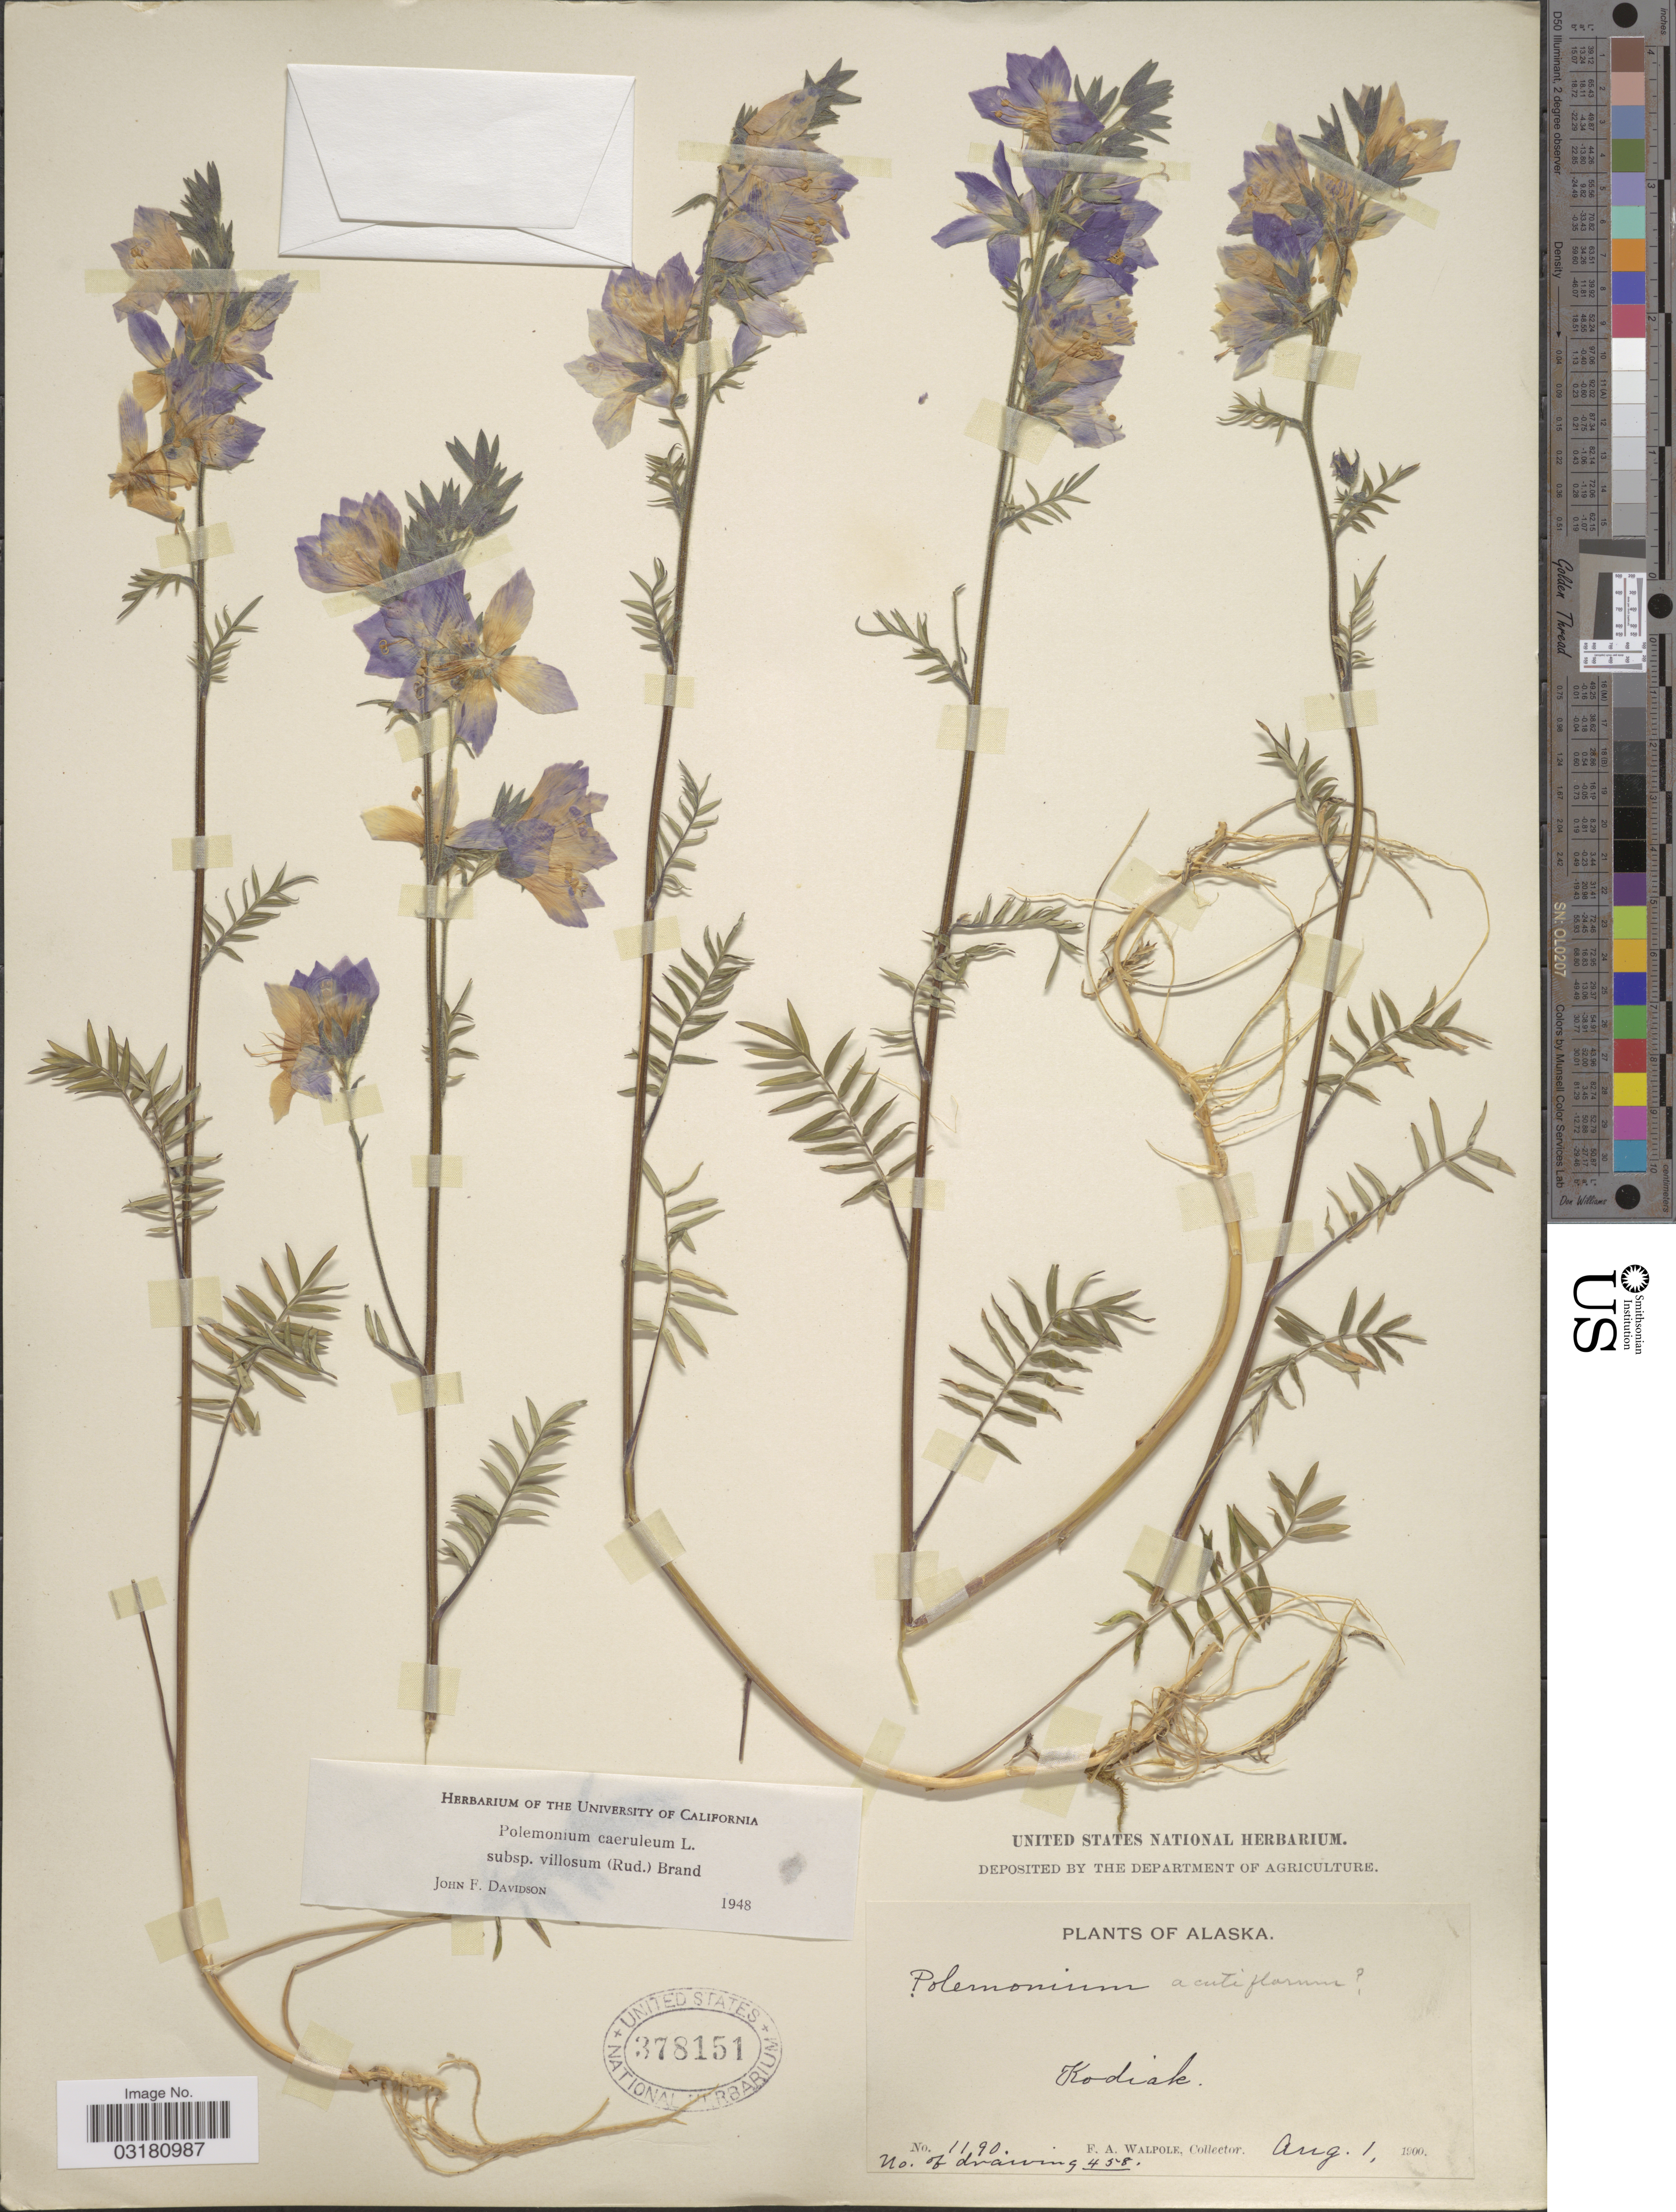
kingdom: Plantae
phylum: Tracheophyta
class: Magnoliopsida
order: Ericales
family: Polemoniaceae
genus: Polemonium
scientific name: Polemonium caeruleum var. villosum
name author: (Rudolph ex Georgi) Brand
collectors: F. Walpole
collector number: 1190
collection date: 1900-08-01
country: United States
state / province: Alaska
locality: Kodiak.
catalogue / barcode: US 378151